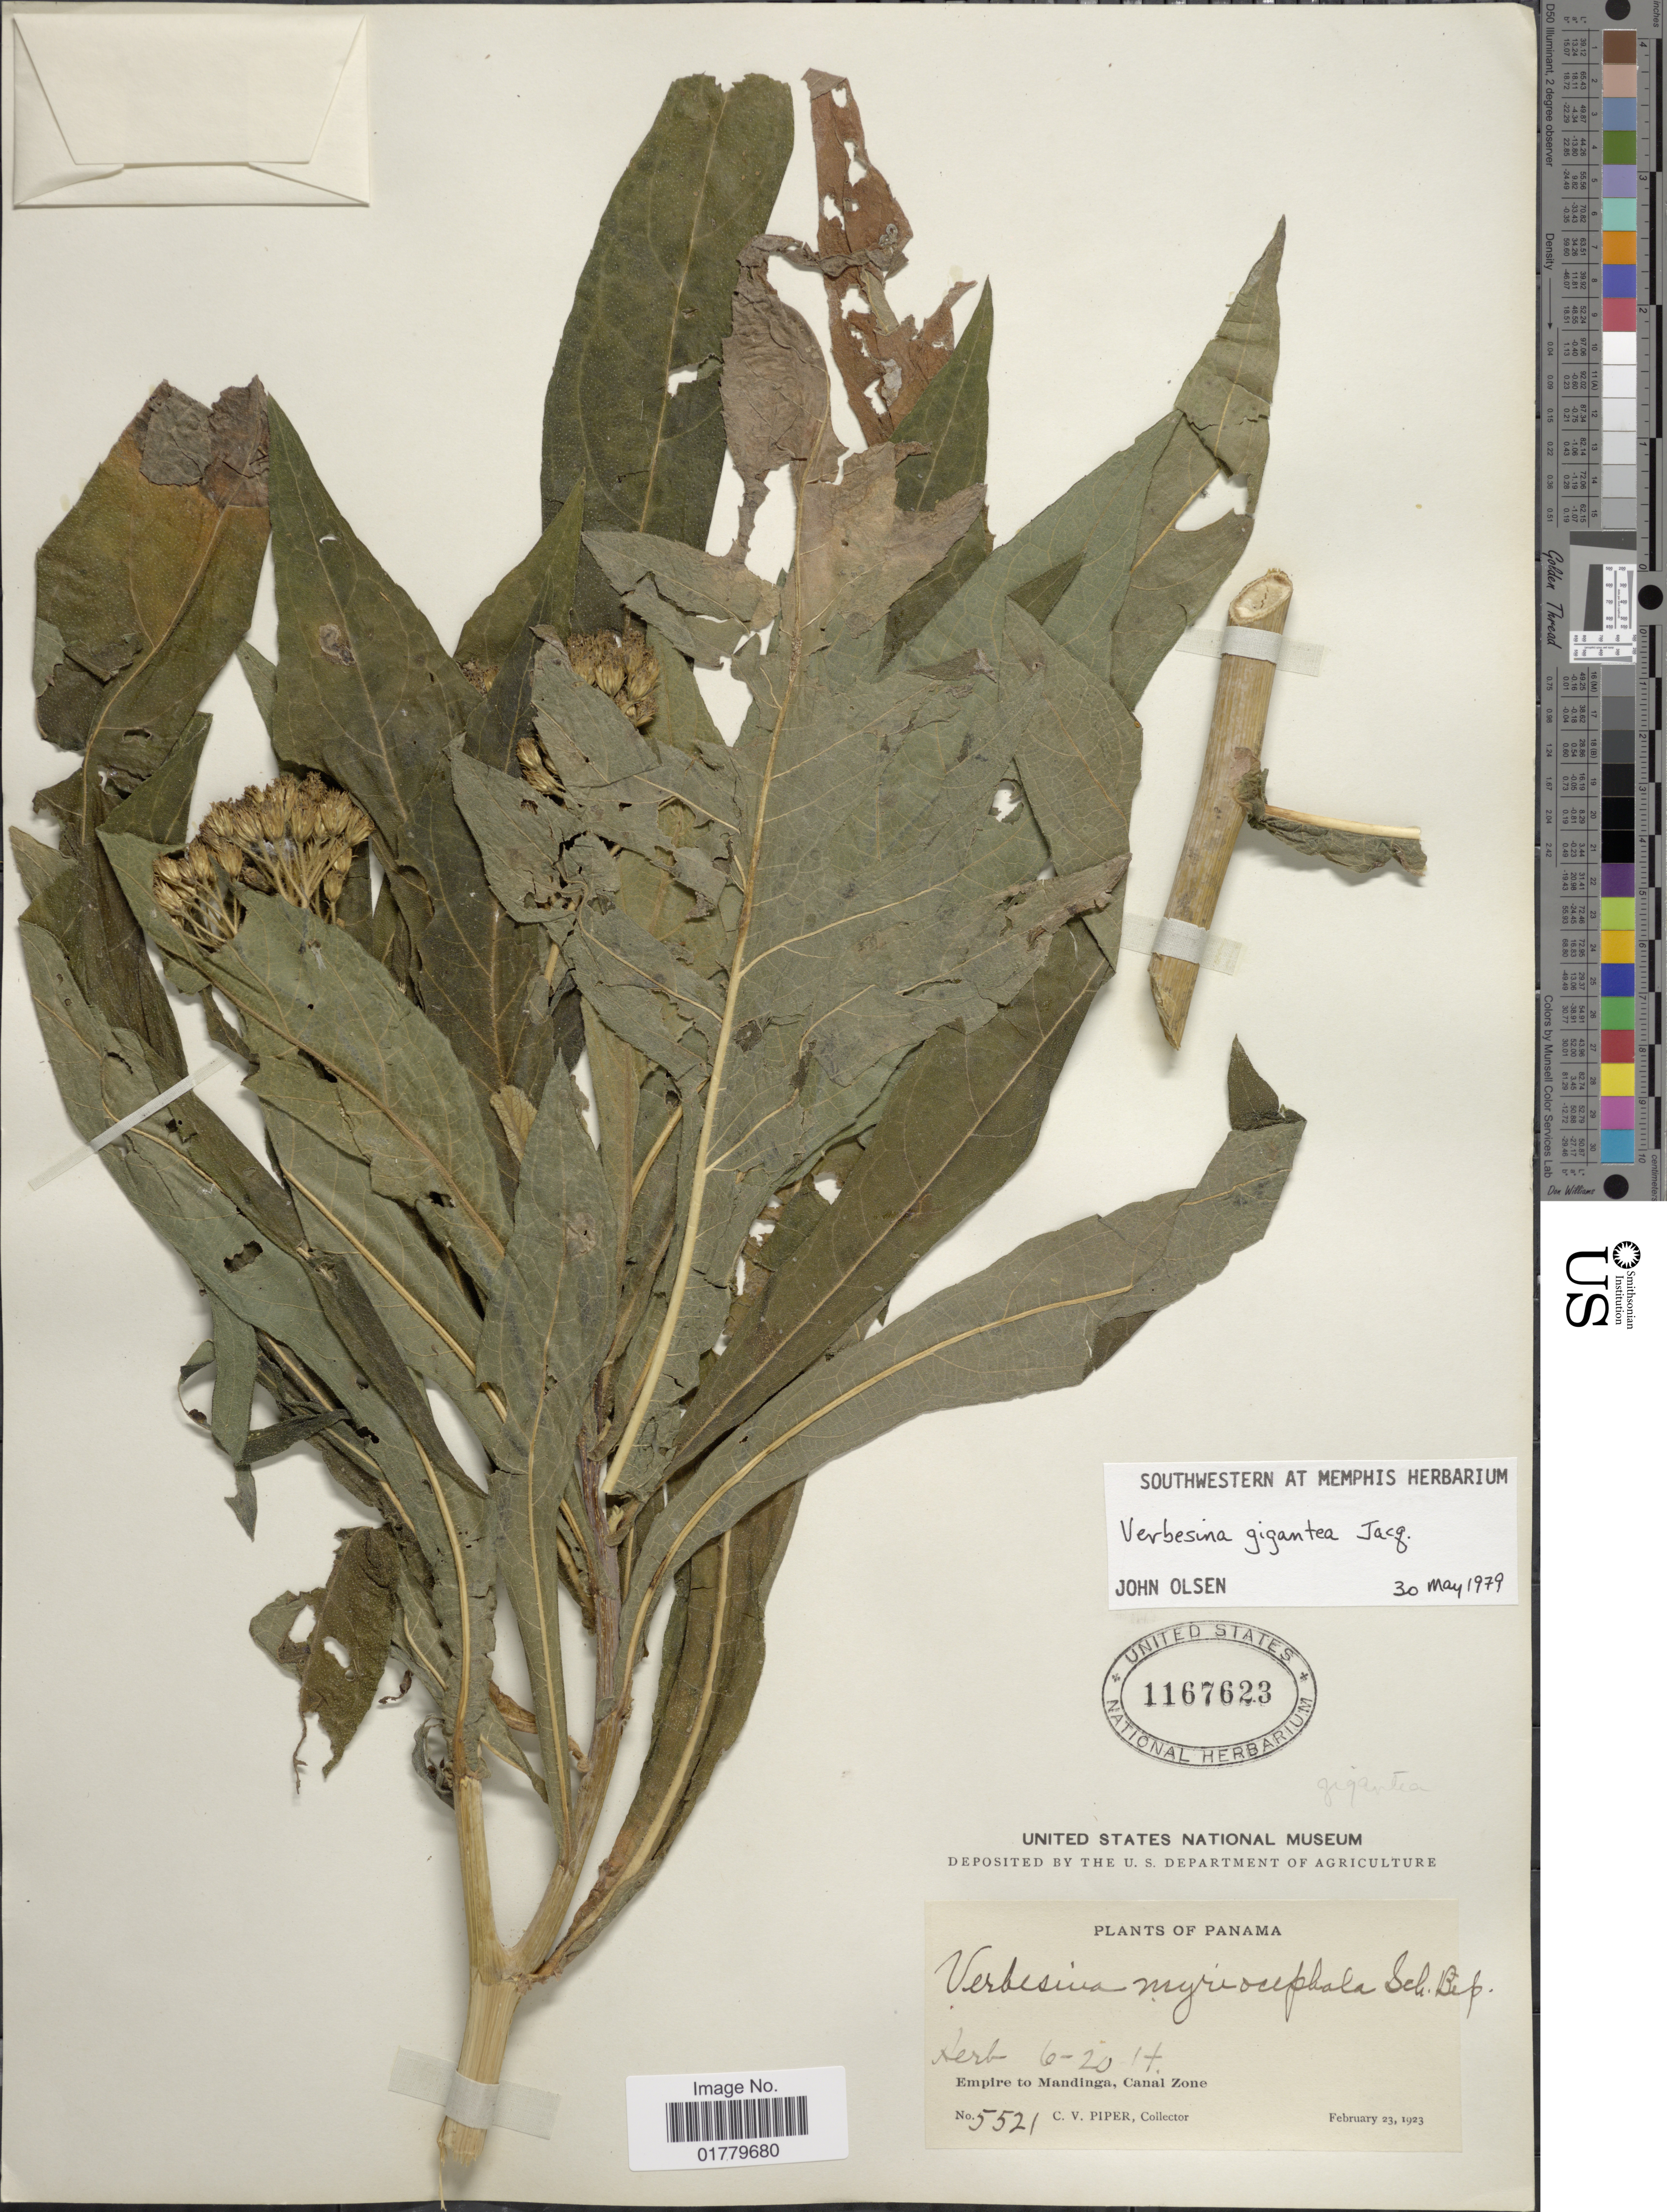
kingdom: Plantae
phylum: Tracheophyta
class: Magnoliopsida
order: Asterales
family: Asteraceae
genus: Verbesina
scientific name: Verbesina gigantea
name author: Jacq.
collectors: C. V. Piper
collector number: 5521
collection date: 1923-02-23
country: Panama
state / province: Colón / Panamá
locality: Empire to Mandinga, Canal Zone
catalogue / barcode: US 1167623